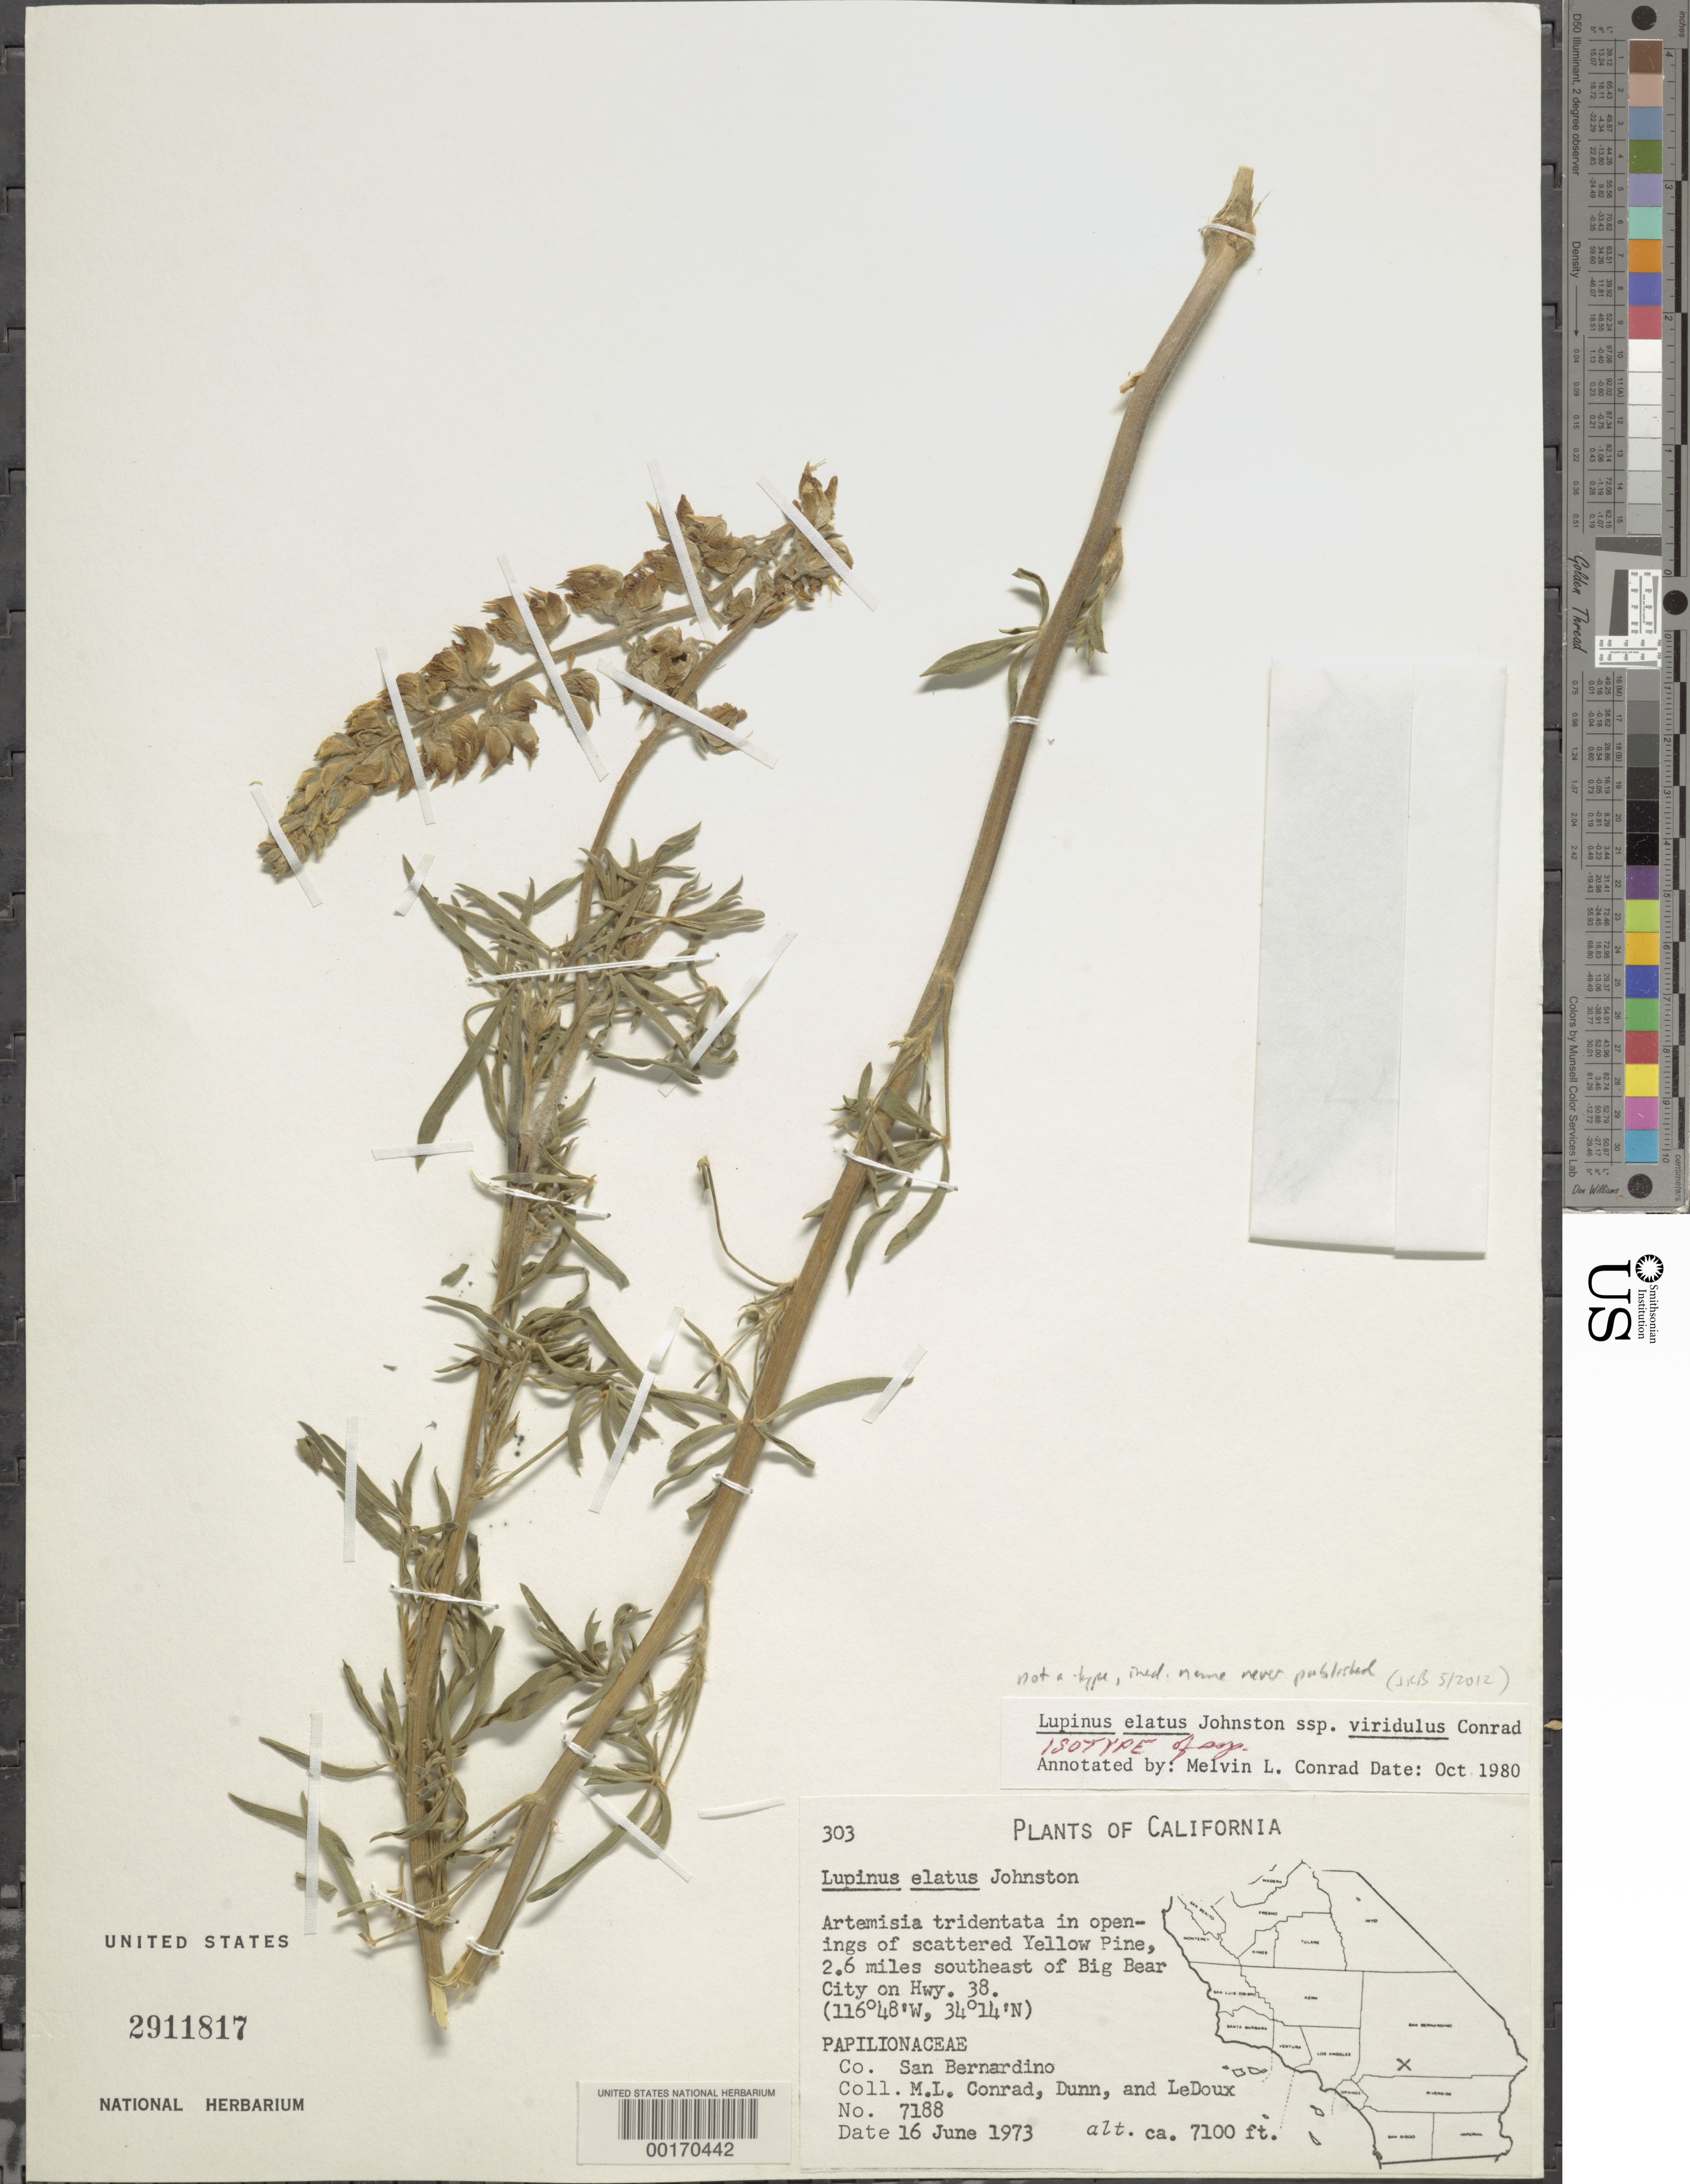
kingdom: Plantae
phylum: Tracheophyta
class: Magnoliopsida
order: Fabales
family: Fabaceae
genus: Lupinus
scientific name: Lupinus elatus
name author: I.M. Johnst.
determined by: Conrad, M. L.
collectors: M. Conrad, D. D. Dunn & -. Ledoux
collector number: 7188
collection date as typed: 16 Jun 1973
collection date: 1973-06-16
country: United States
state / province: California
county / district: San Bernardino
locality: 2.6 mi SE of Big Bear City on Highway 38.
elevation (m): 30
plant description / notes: Annotated by M.L. Conrad (1980) as isotype of Lupinus elatus ssp. viridulus Conrad; ined. name, never published.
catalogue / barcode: US 2911817